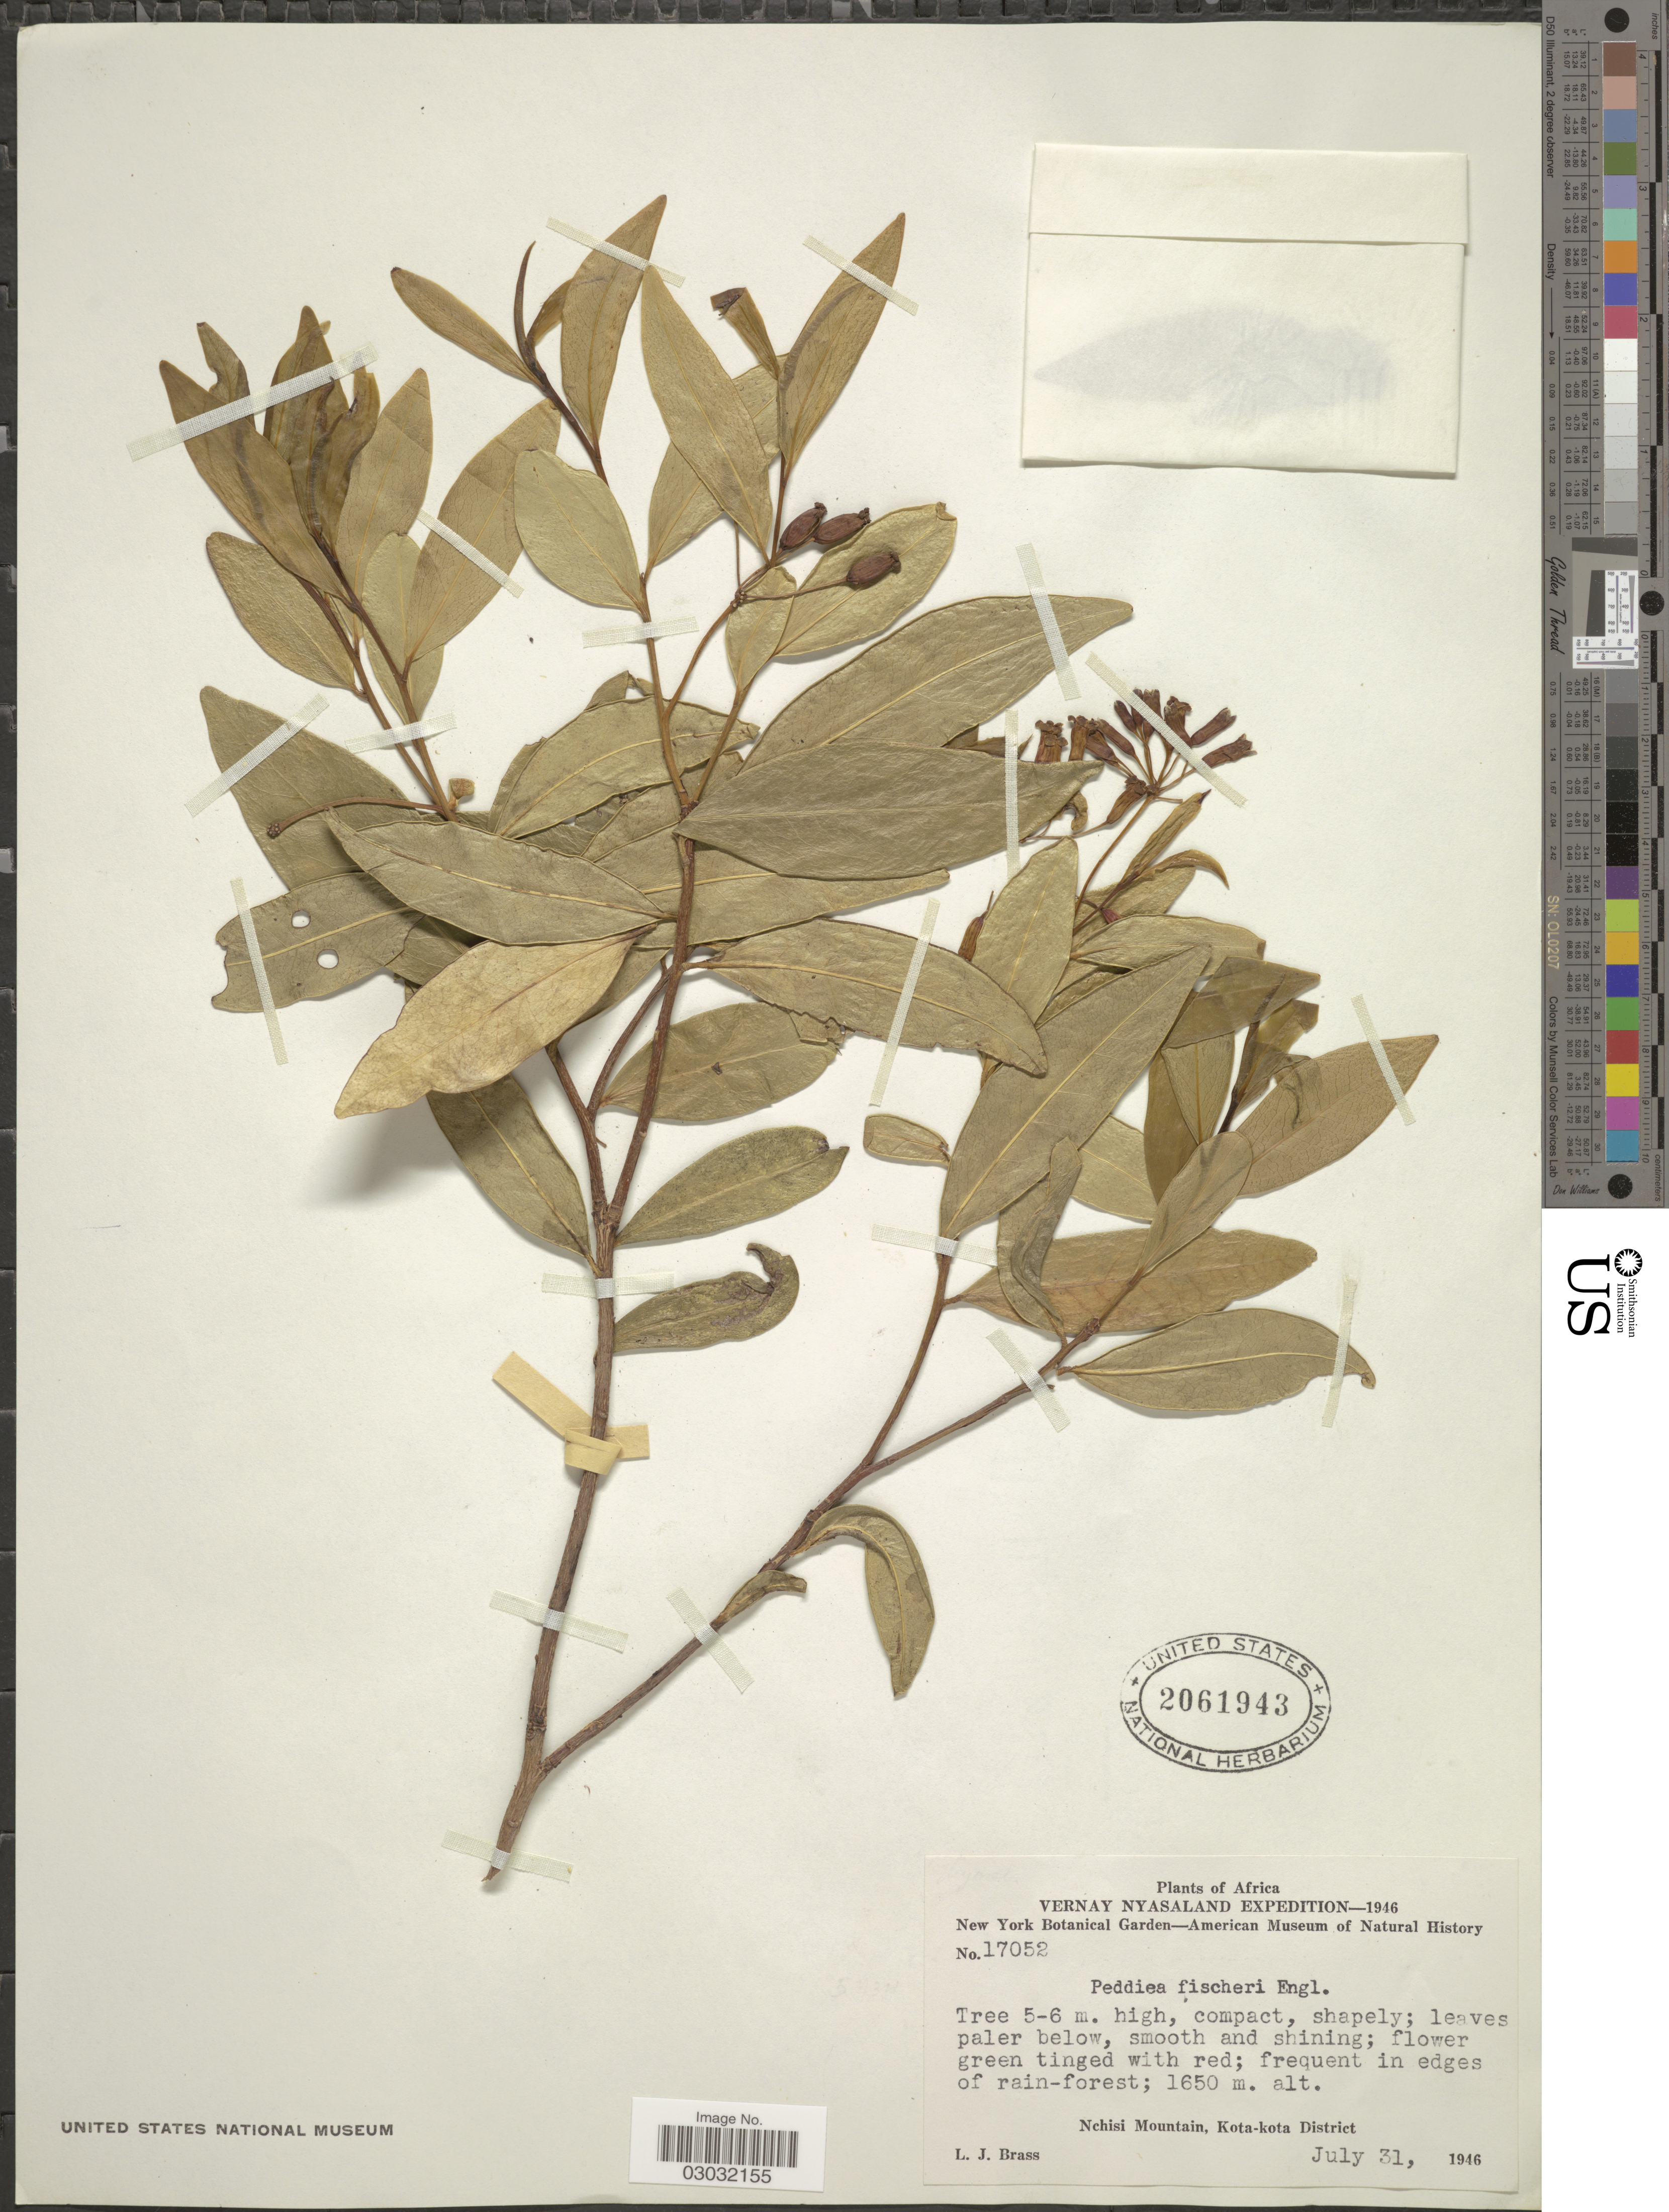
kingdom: Plantae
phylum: Tracheophyta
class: Magnoliopsida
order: Malvales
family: Thymelaeaceae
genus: Peddiea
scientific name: Peddiea fischeri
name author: Engl.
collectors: L. J. Brass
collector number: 17052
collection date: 1946-07-31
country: Malawi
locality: Vernay Nyasaland. Nchisi Mountain, Kota-kota District.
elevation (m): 1650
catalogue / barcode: US 2061943